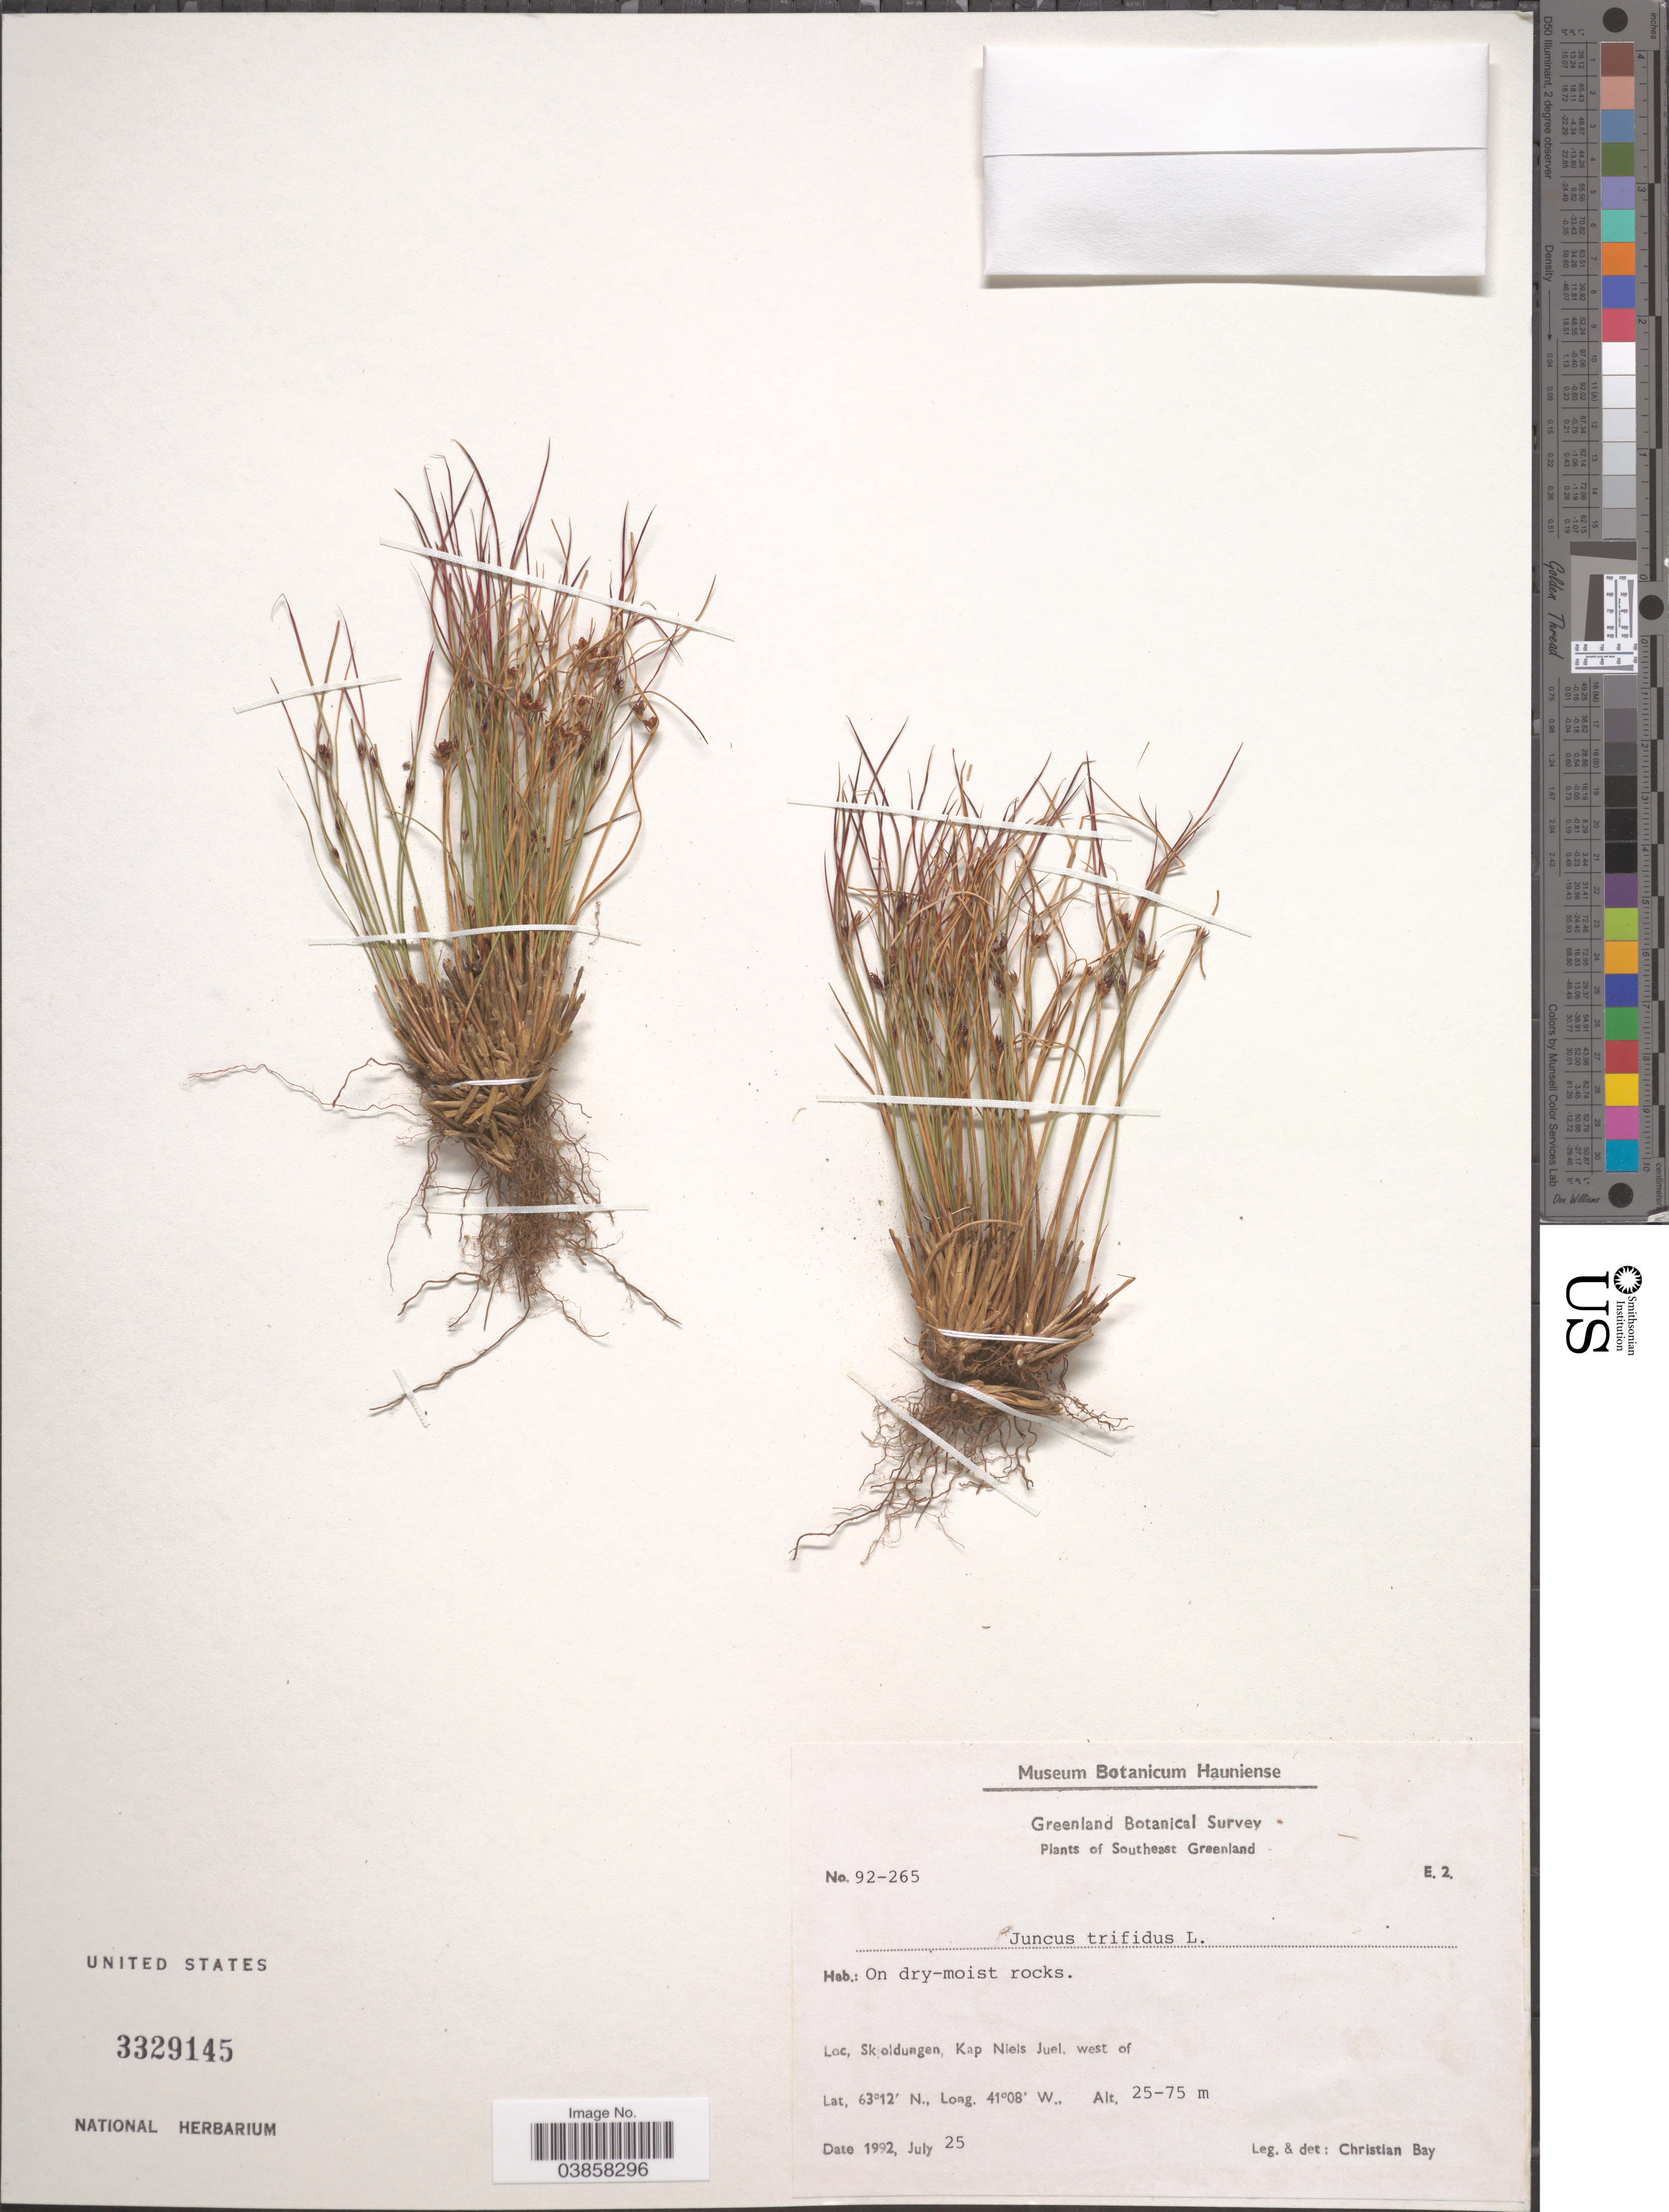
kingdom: Plantae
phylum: Tracheophyta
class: Liliopsida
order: Poales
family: Juncaceae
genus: Juncus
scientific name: Juncus trifidus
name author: L.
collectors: C. Bay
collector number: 92-265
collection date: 1992-07-25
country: Greenland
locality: Southeast Greenland. Skjoldungan, Kap Niels Juel, west of.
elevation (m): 25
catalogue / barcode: US 3329145